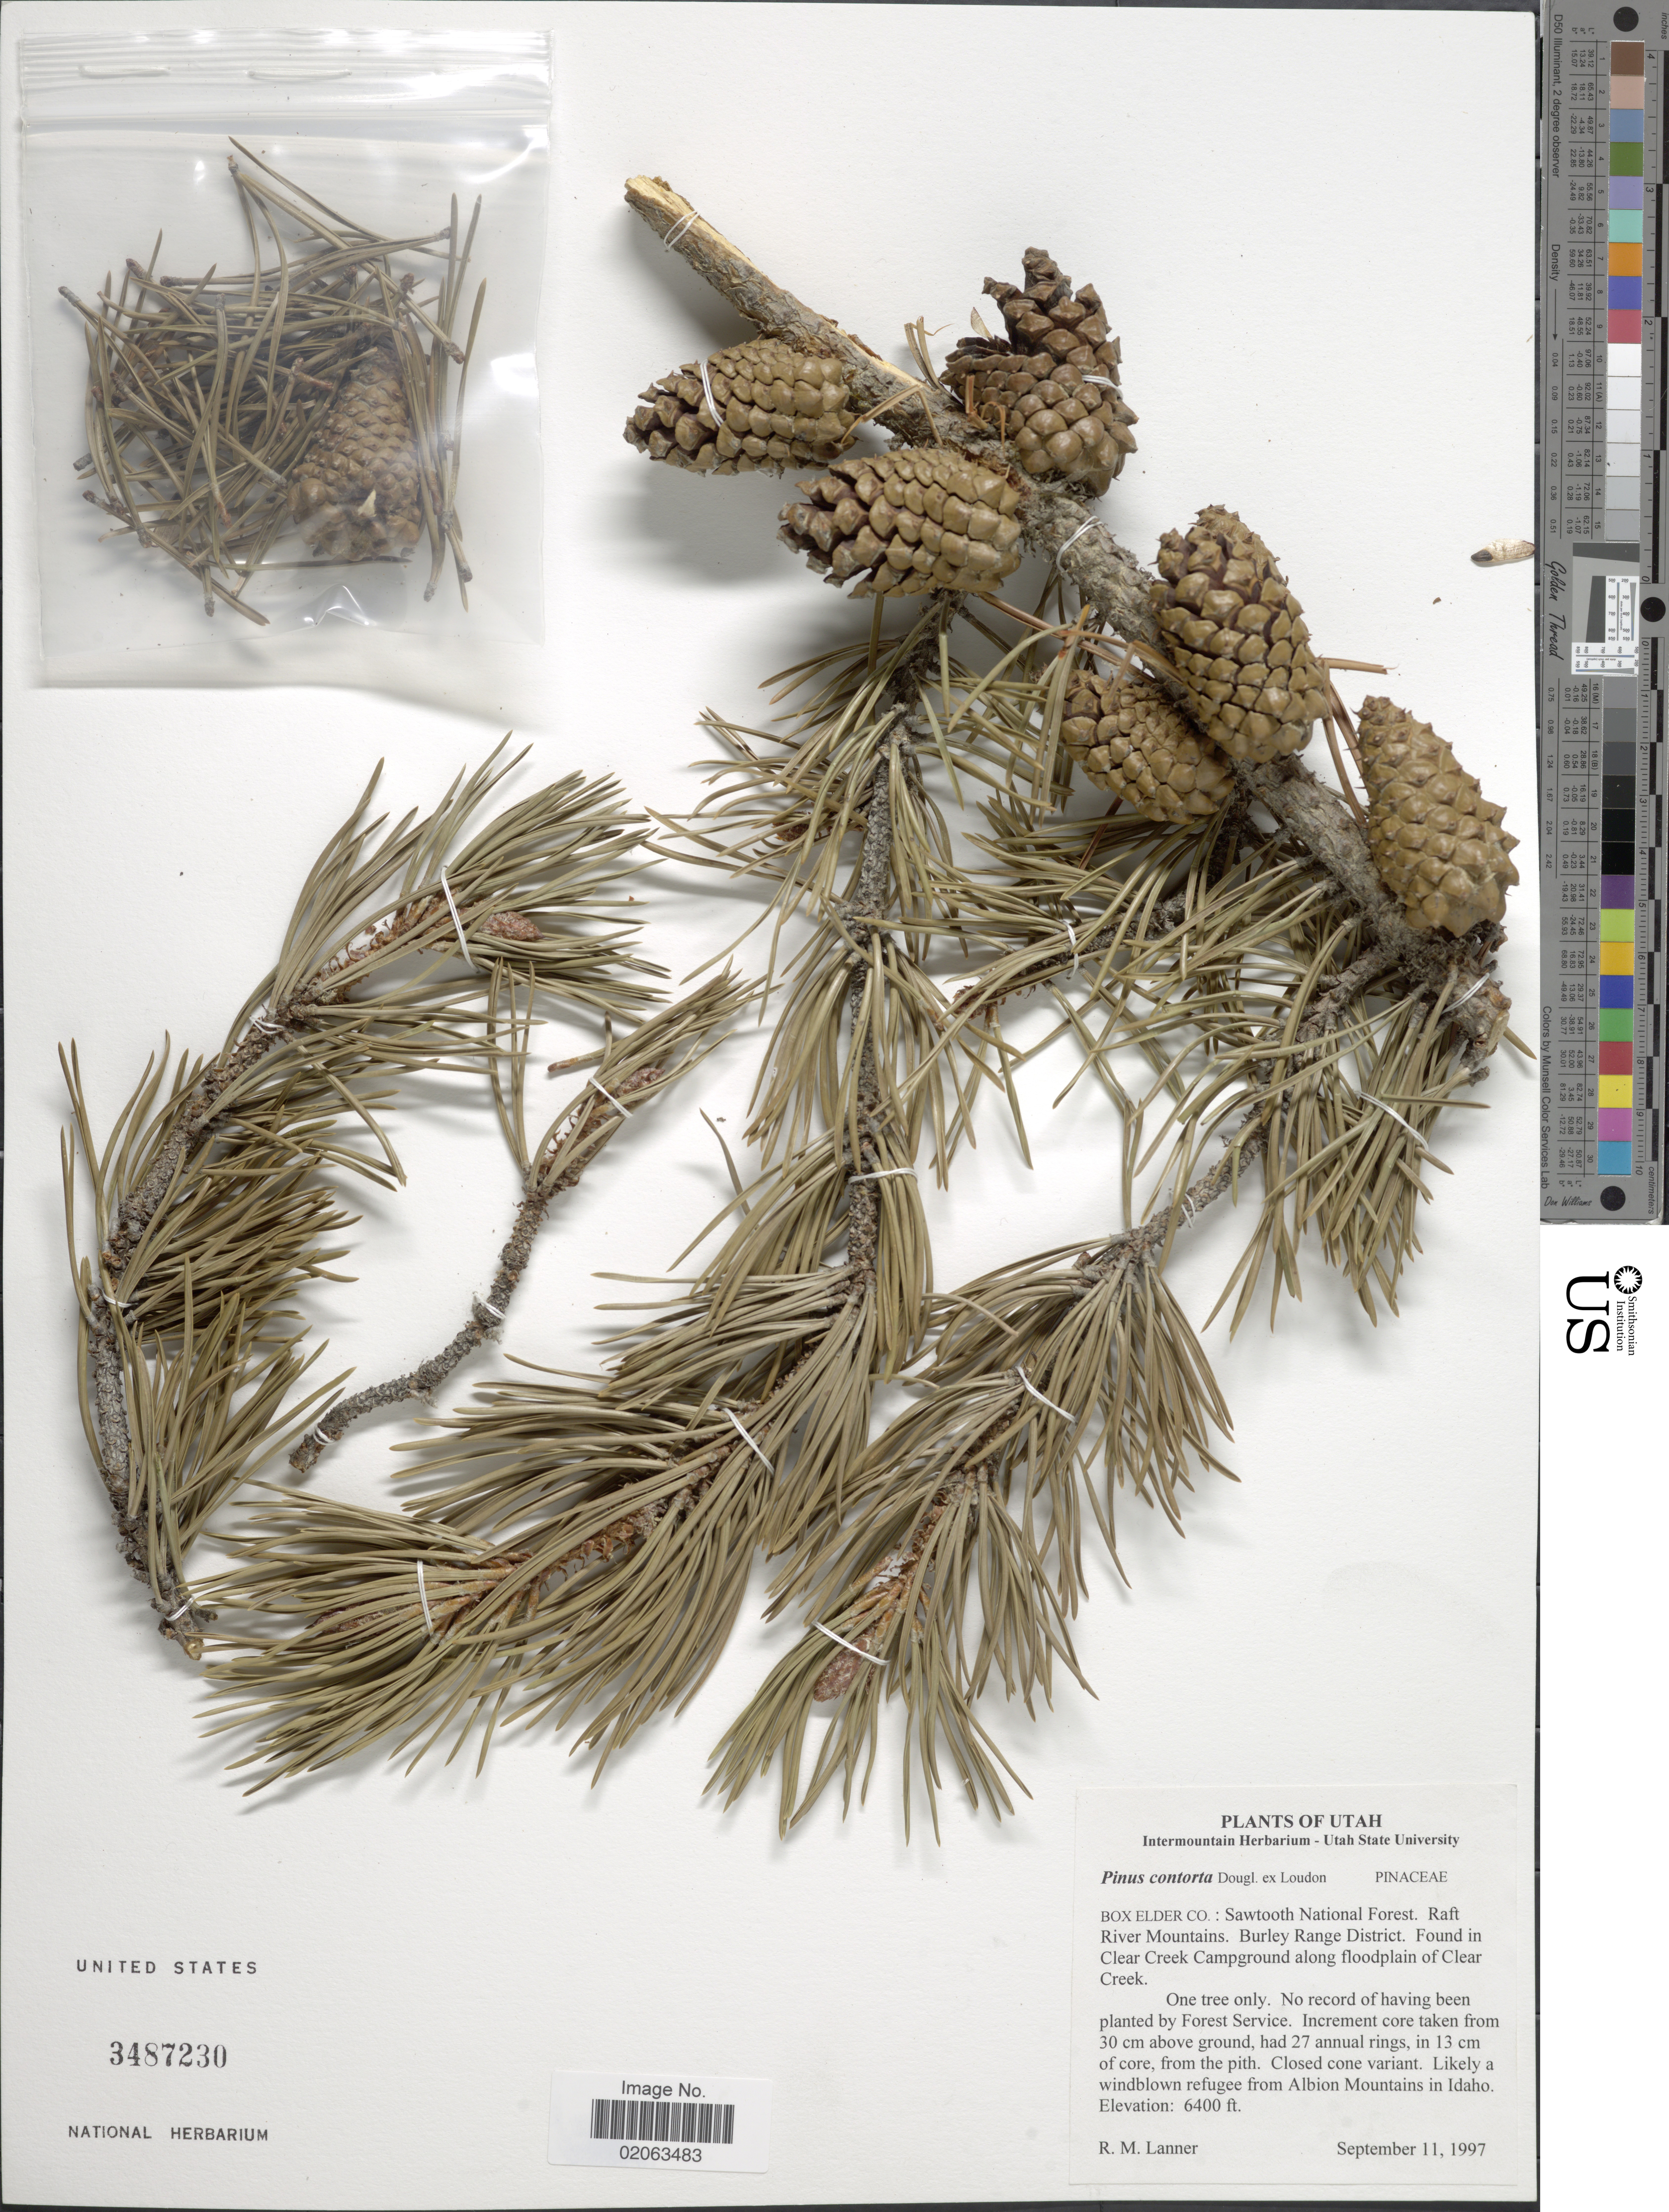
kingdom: Plantae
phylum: Tracheophyta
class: Pinopsida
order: Pinales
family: Pinaceae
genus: Pinus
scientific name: Pinus contorta var. contorta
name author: Douglas ex Loudon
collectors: R. Lanner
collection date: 1997-09-11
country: United States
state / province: Utah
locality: Utah, Box Elder Co.:Sawtooth National Forest. Raft River Mountains. Burley Range District. Found in Clear Creek. From Albion Mountains in Idaho.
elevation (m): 1951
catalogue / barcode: US 3487230